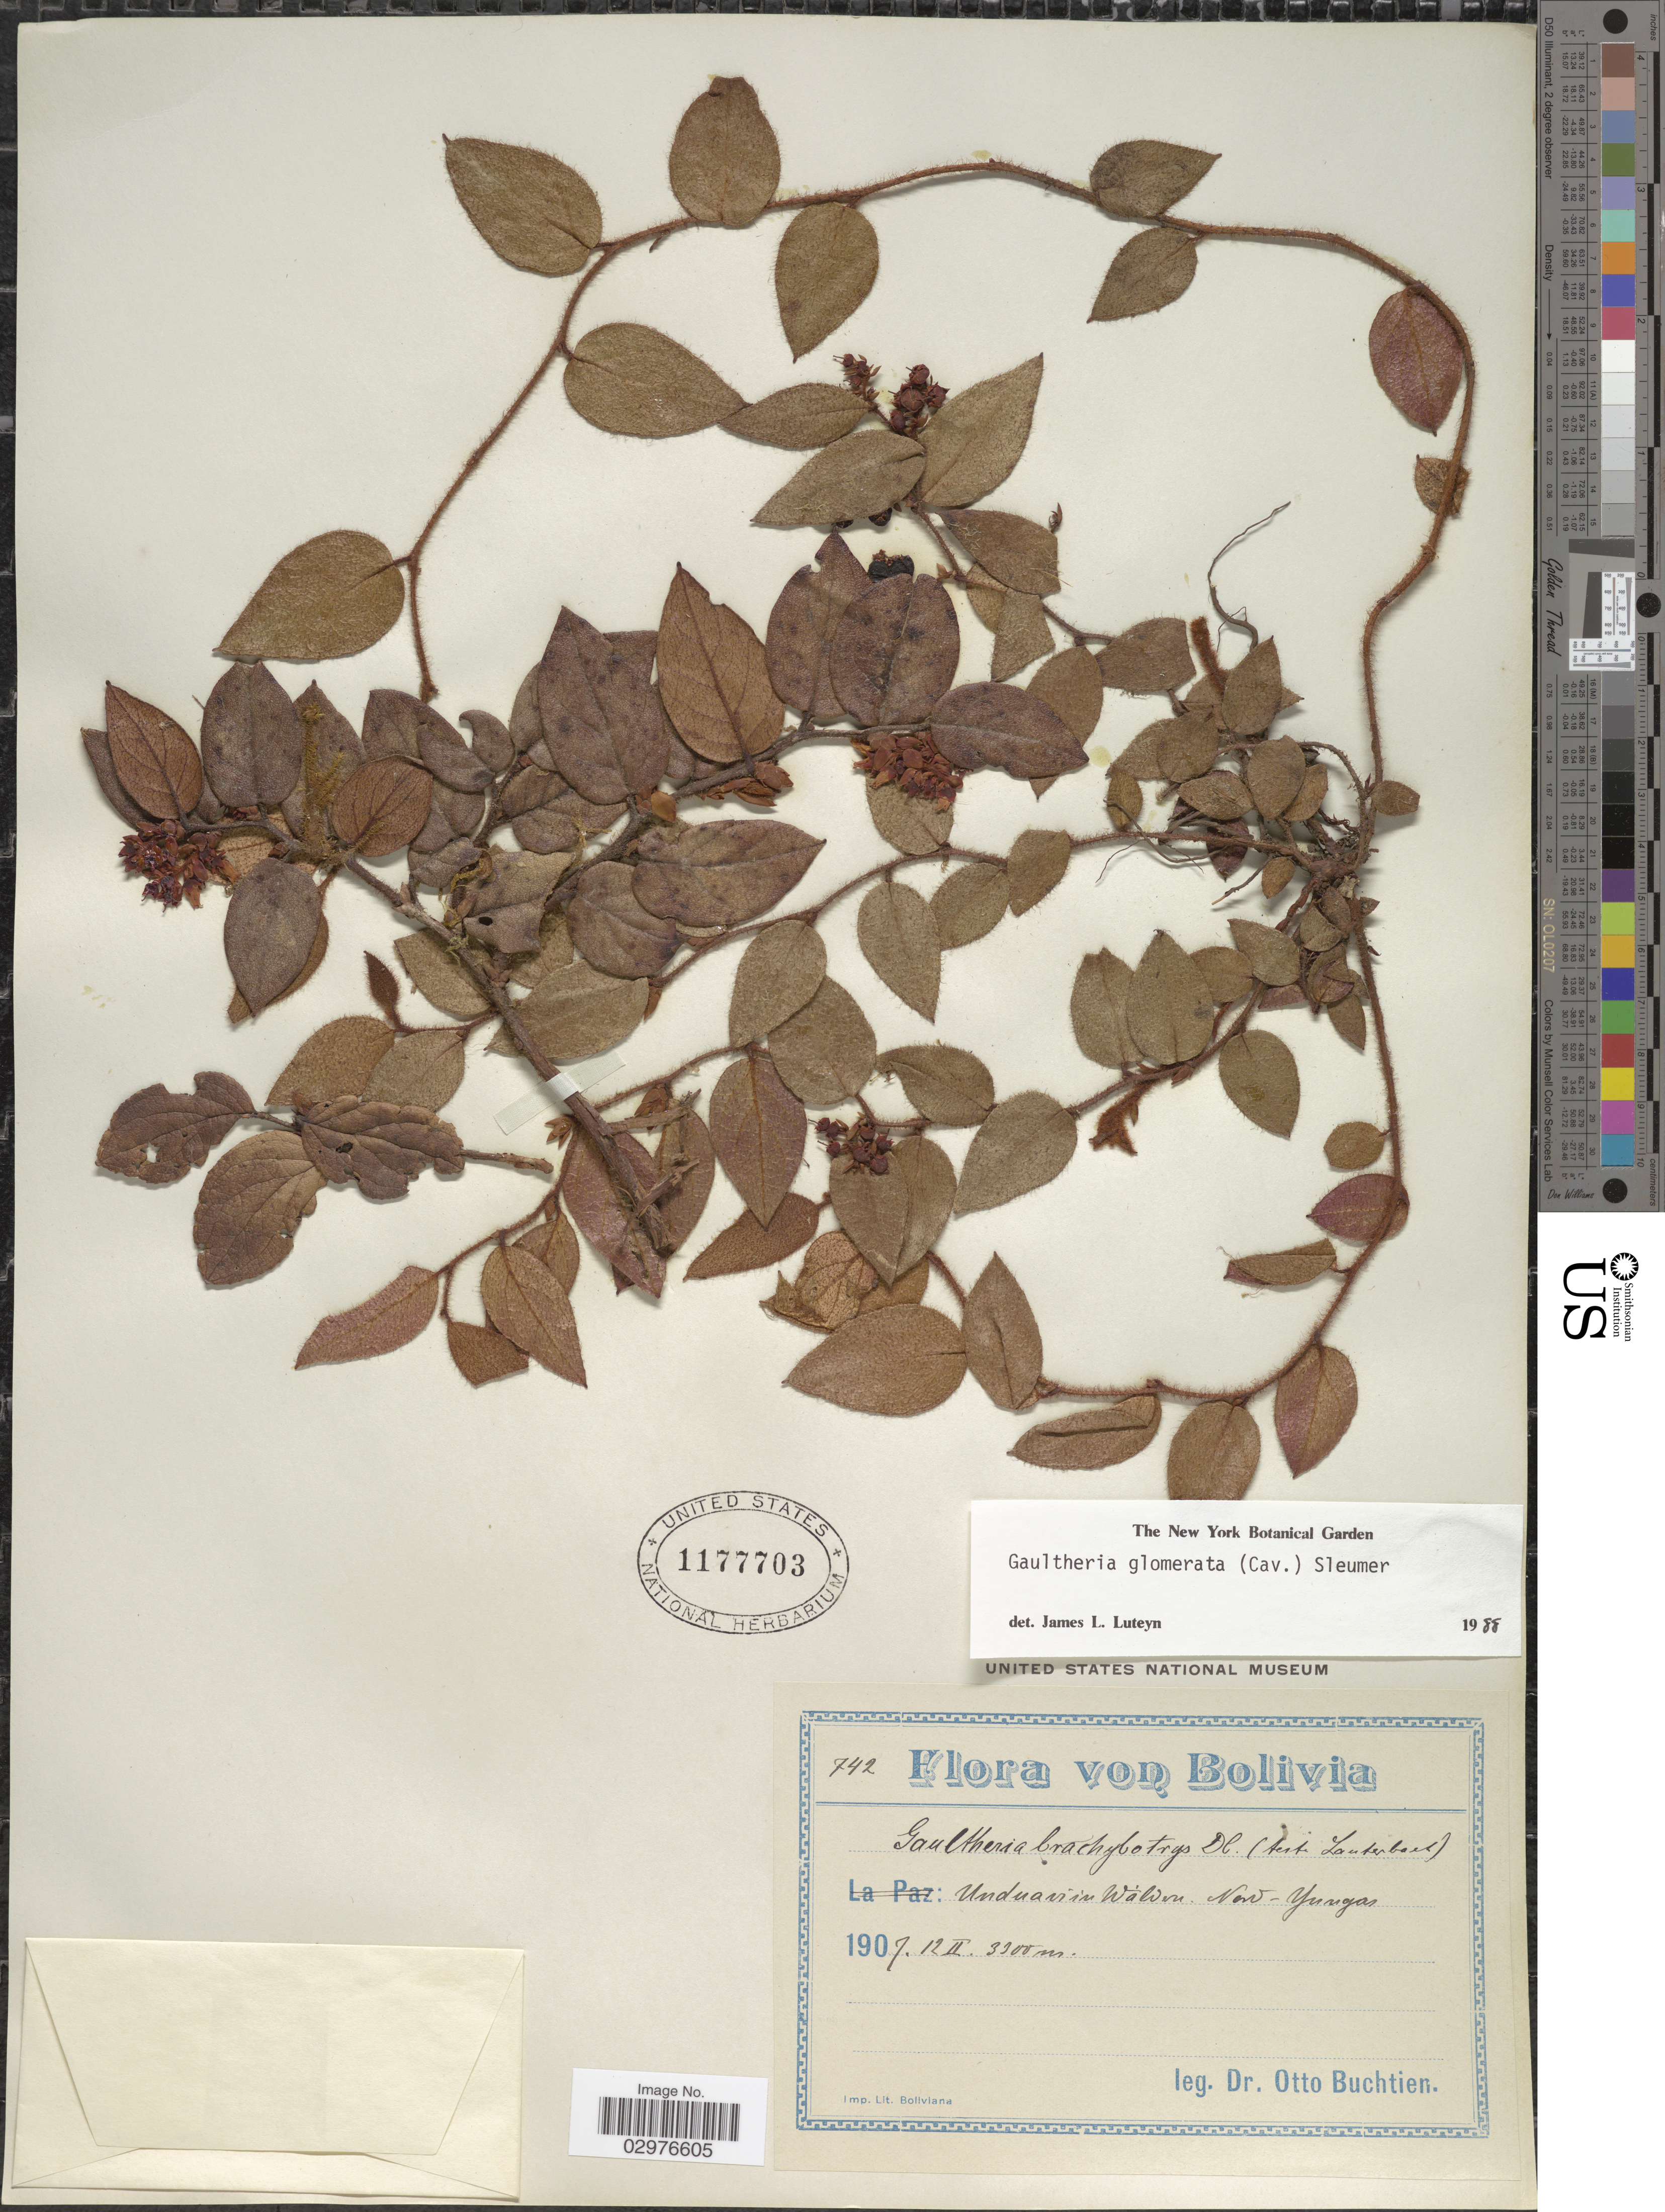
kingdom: Plantae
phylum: Tracheophyta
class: Magnoliopsida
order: Ericales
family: Ericaceae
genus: Gaultheria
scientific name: Gaultheria glomerata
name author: (Cav.) Sleumer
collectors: O. Buchtien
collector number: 742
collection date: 1907-02-12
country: Bolivia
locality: Unduavi in Wäldern Nord-Yungas.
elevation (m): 3300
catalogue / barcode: US 1177703